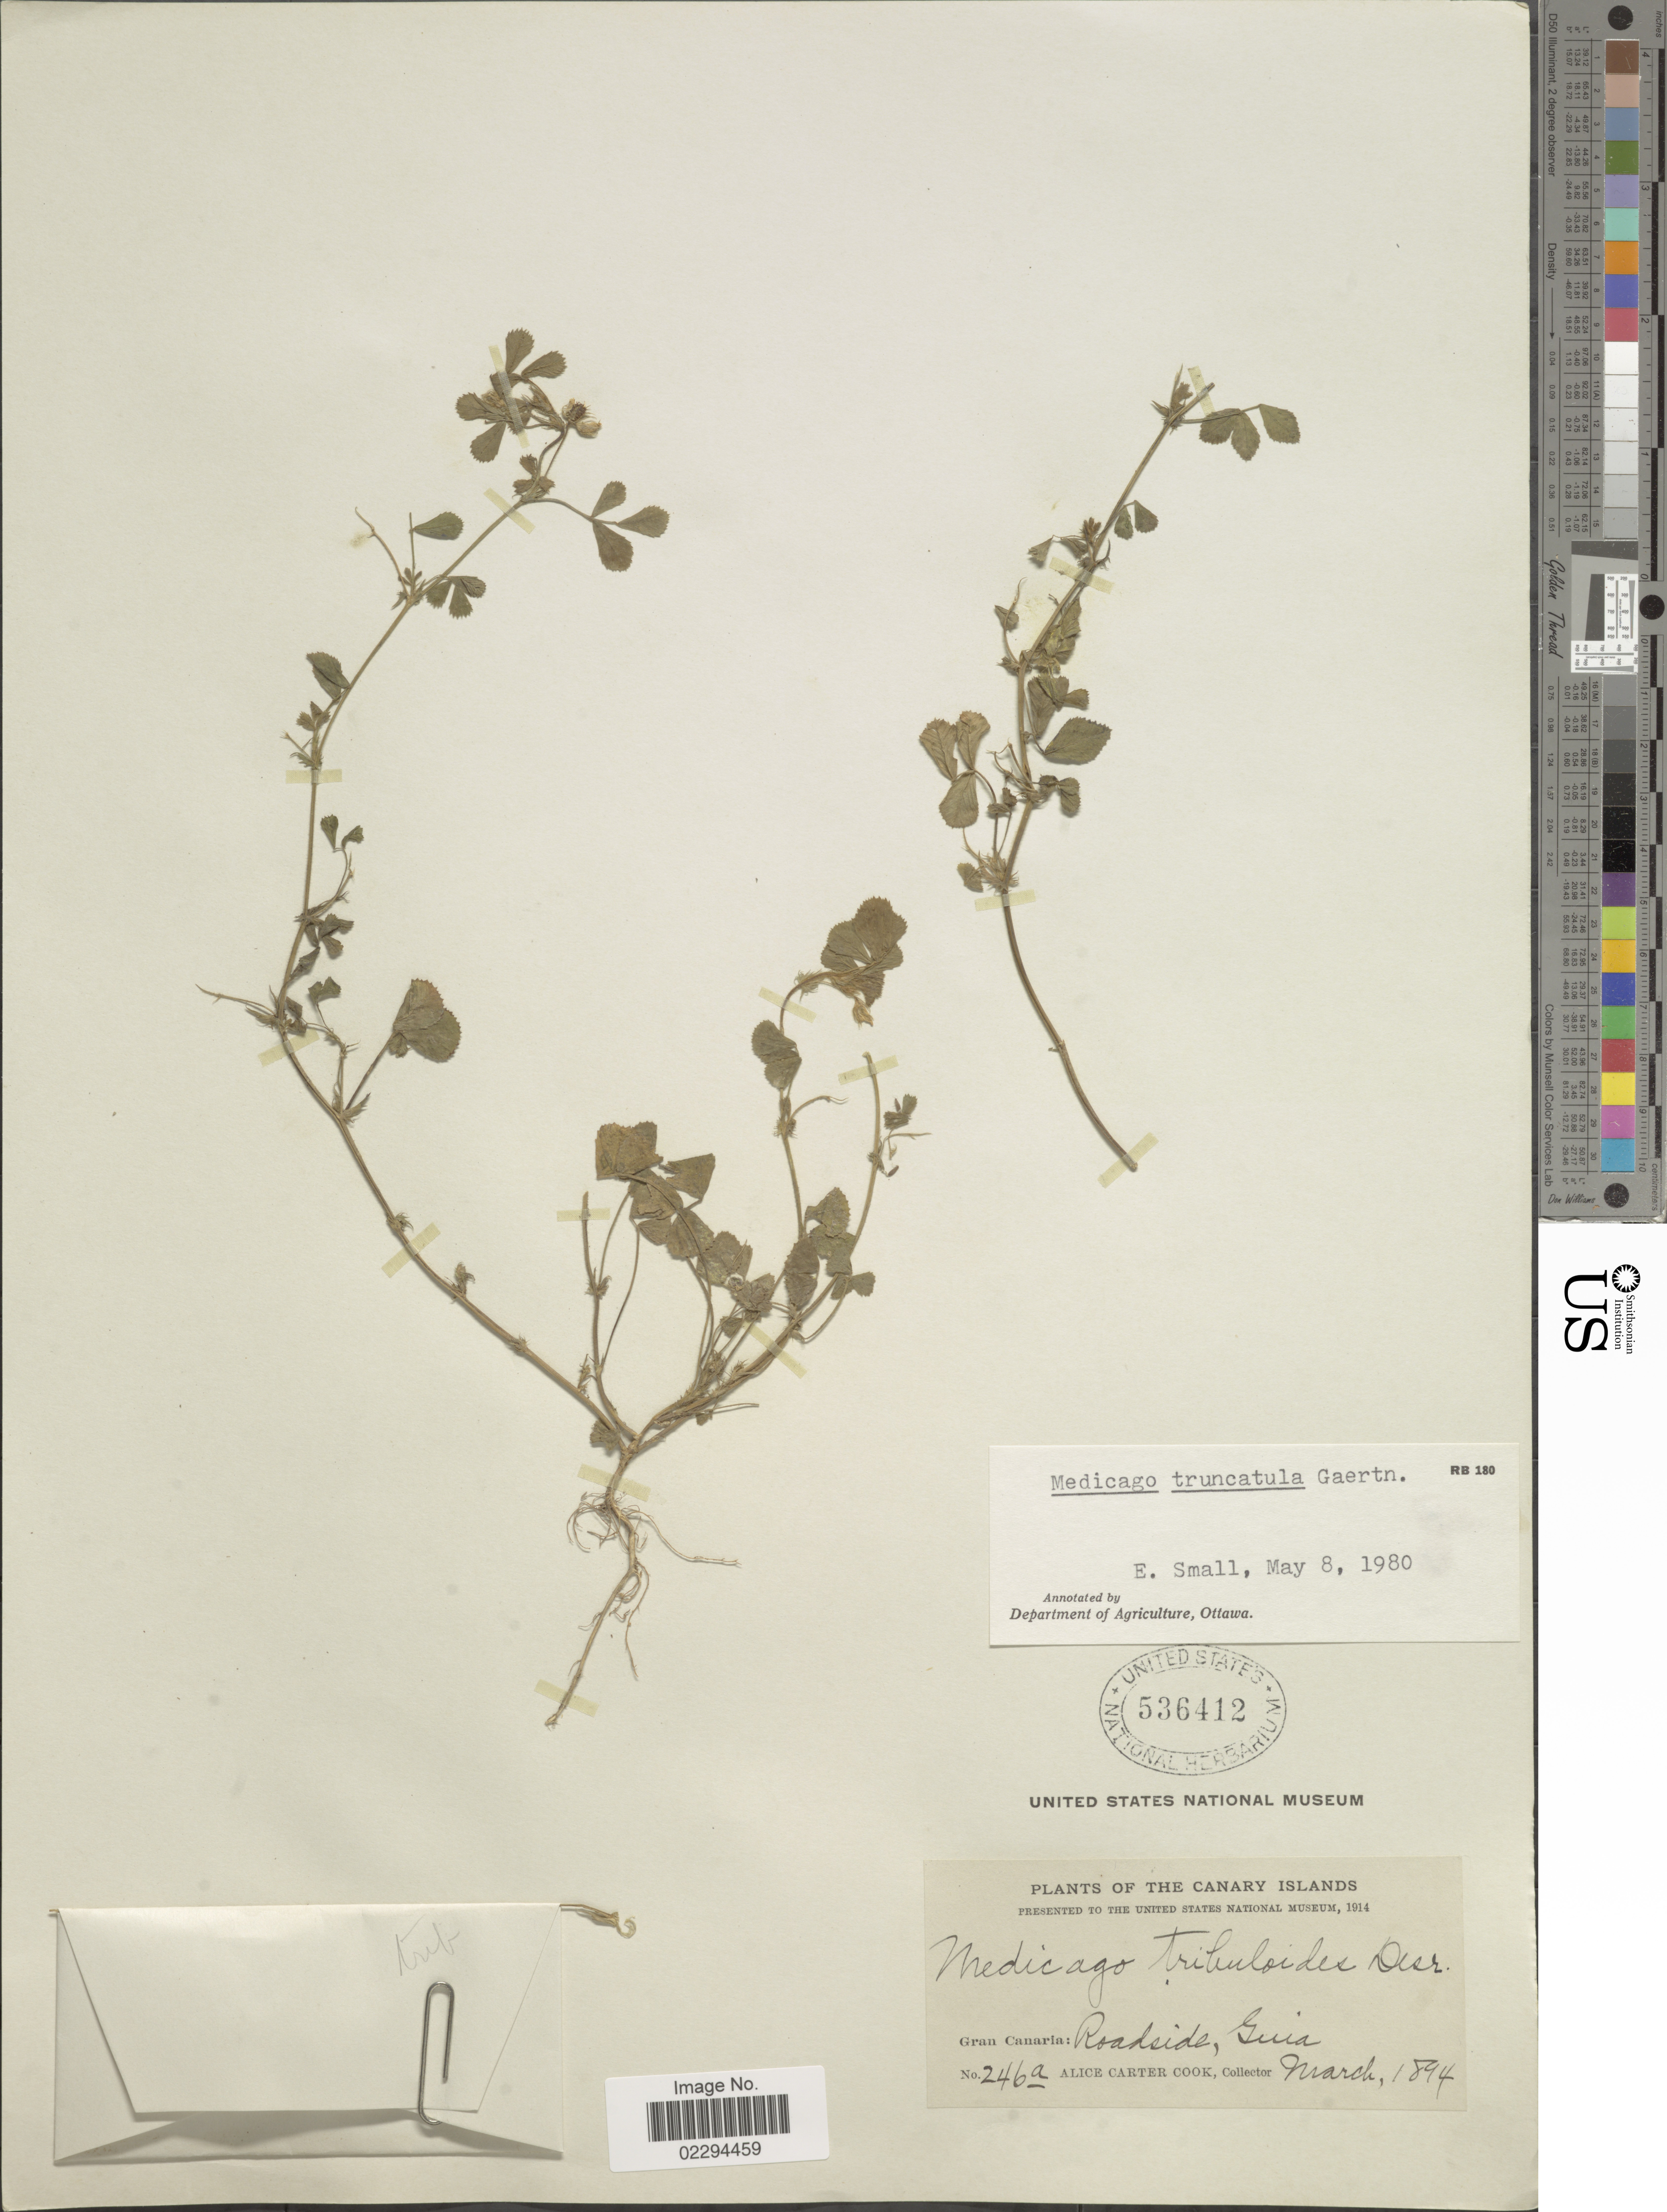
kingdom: Plantae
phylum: Tracheophyta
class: Magnoliopsida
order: Fabales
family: Fabaceae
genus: Medicago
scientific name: Medicago truncatula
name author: Gaertn.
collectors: Alice C. Cook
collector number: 246a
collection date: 1894-03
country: Spain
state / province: Canarias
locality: Canary Islands. Gran Canaria: Guia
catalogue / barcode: US 536412